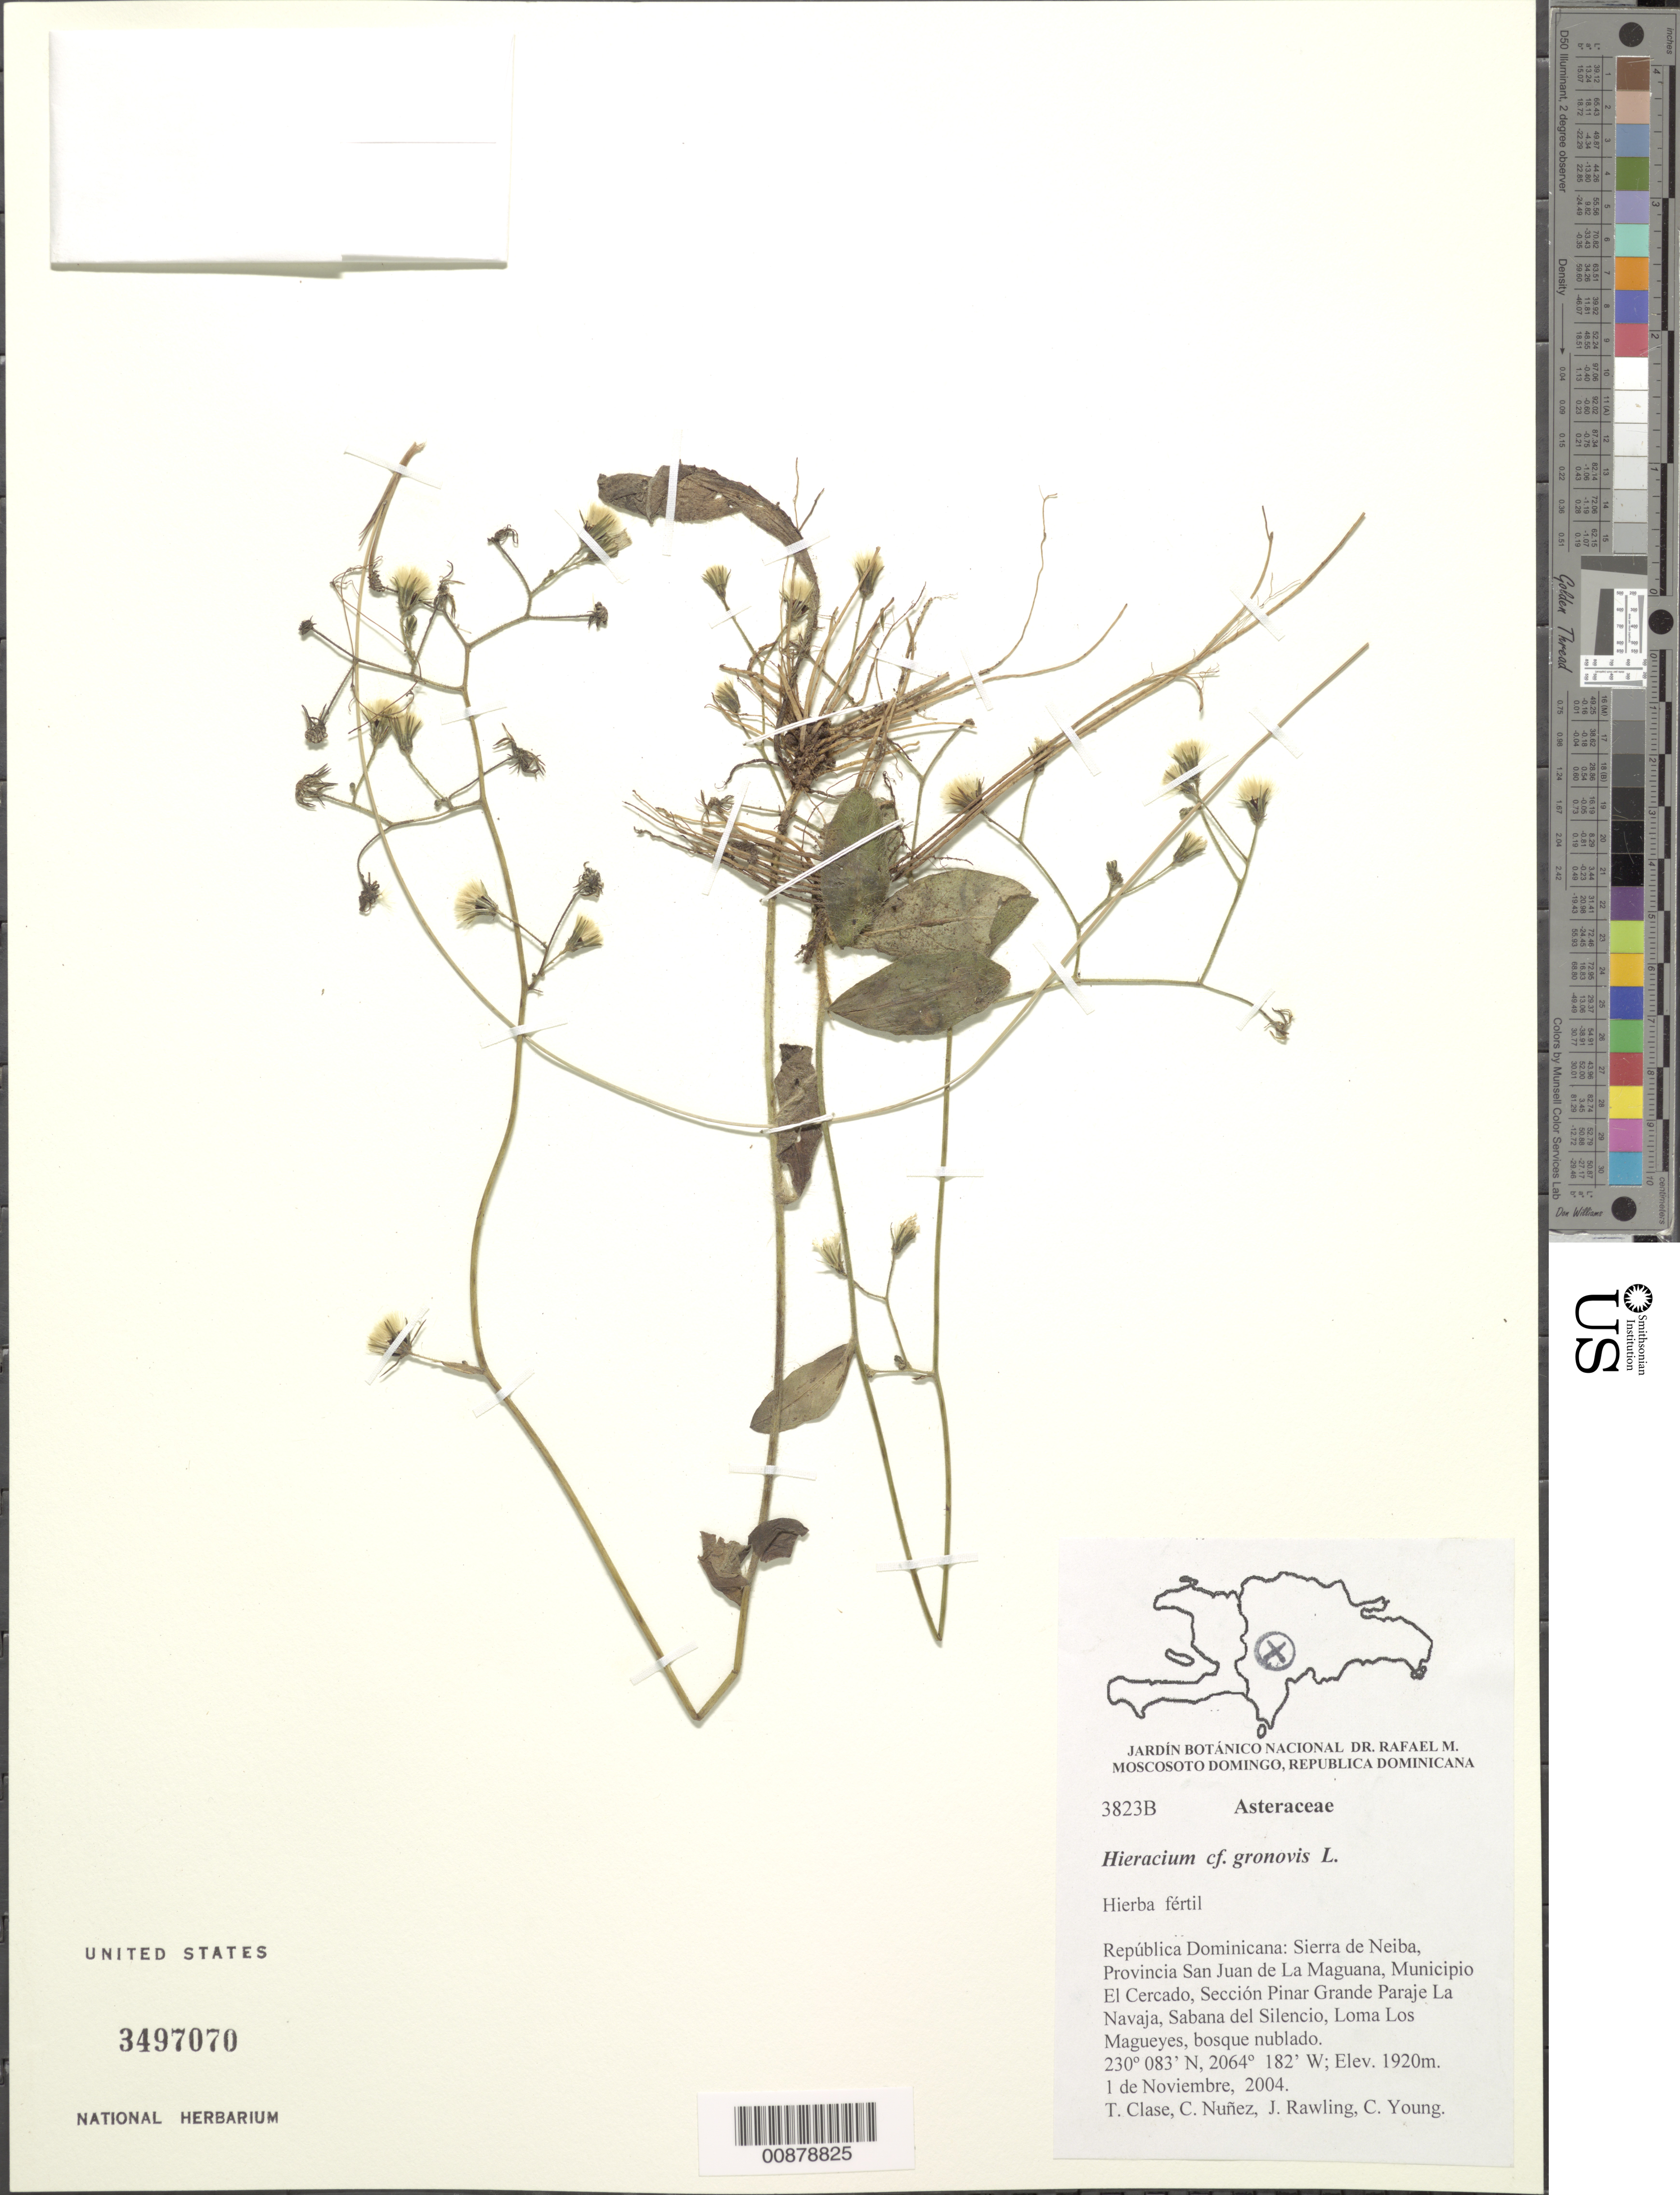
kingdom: Plantae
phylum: Tracheophyta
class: Magnoliopsida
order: Asterales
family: Asteraceae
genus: Hieracium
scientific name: Hieracium gronovii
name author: L.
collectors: T. Clase, C. Nunez, J. Rawling & C. Young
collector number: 3823B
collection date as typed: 01 Nov 2004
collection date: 2004-11-01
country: Dominican Republic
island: Hispaniola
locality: Sierra de Neiba, Prov. San Juan de La Maguana, Mun. El Cercado, Sección Pinar Grande Paraje La Navaja, Sabana del Silencio, Loma Los Magueyes.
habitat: Bosque nublado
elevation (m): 1920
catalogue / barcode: US 3497070